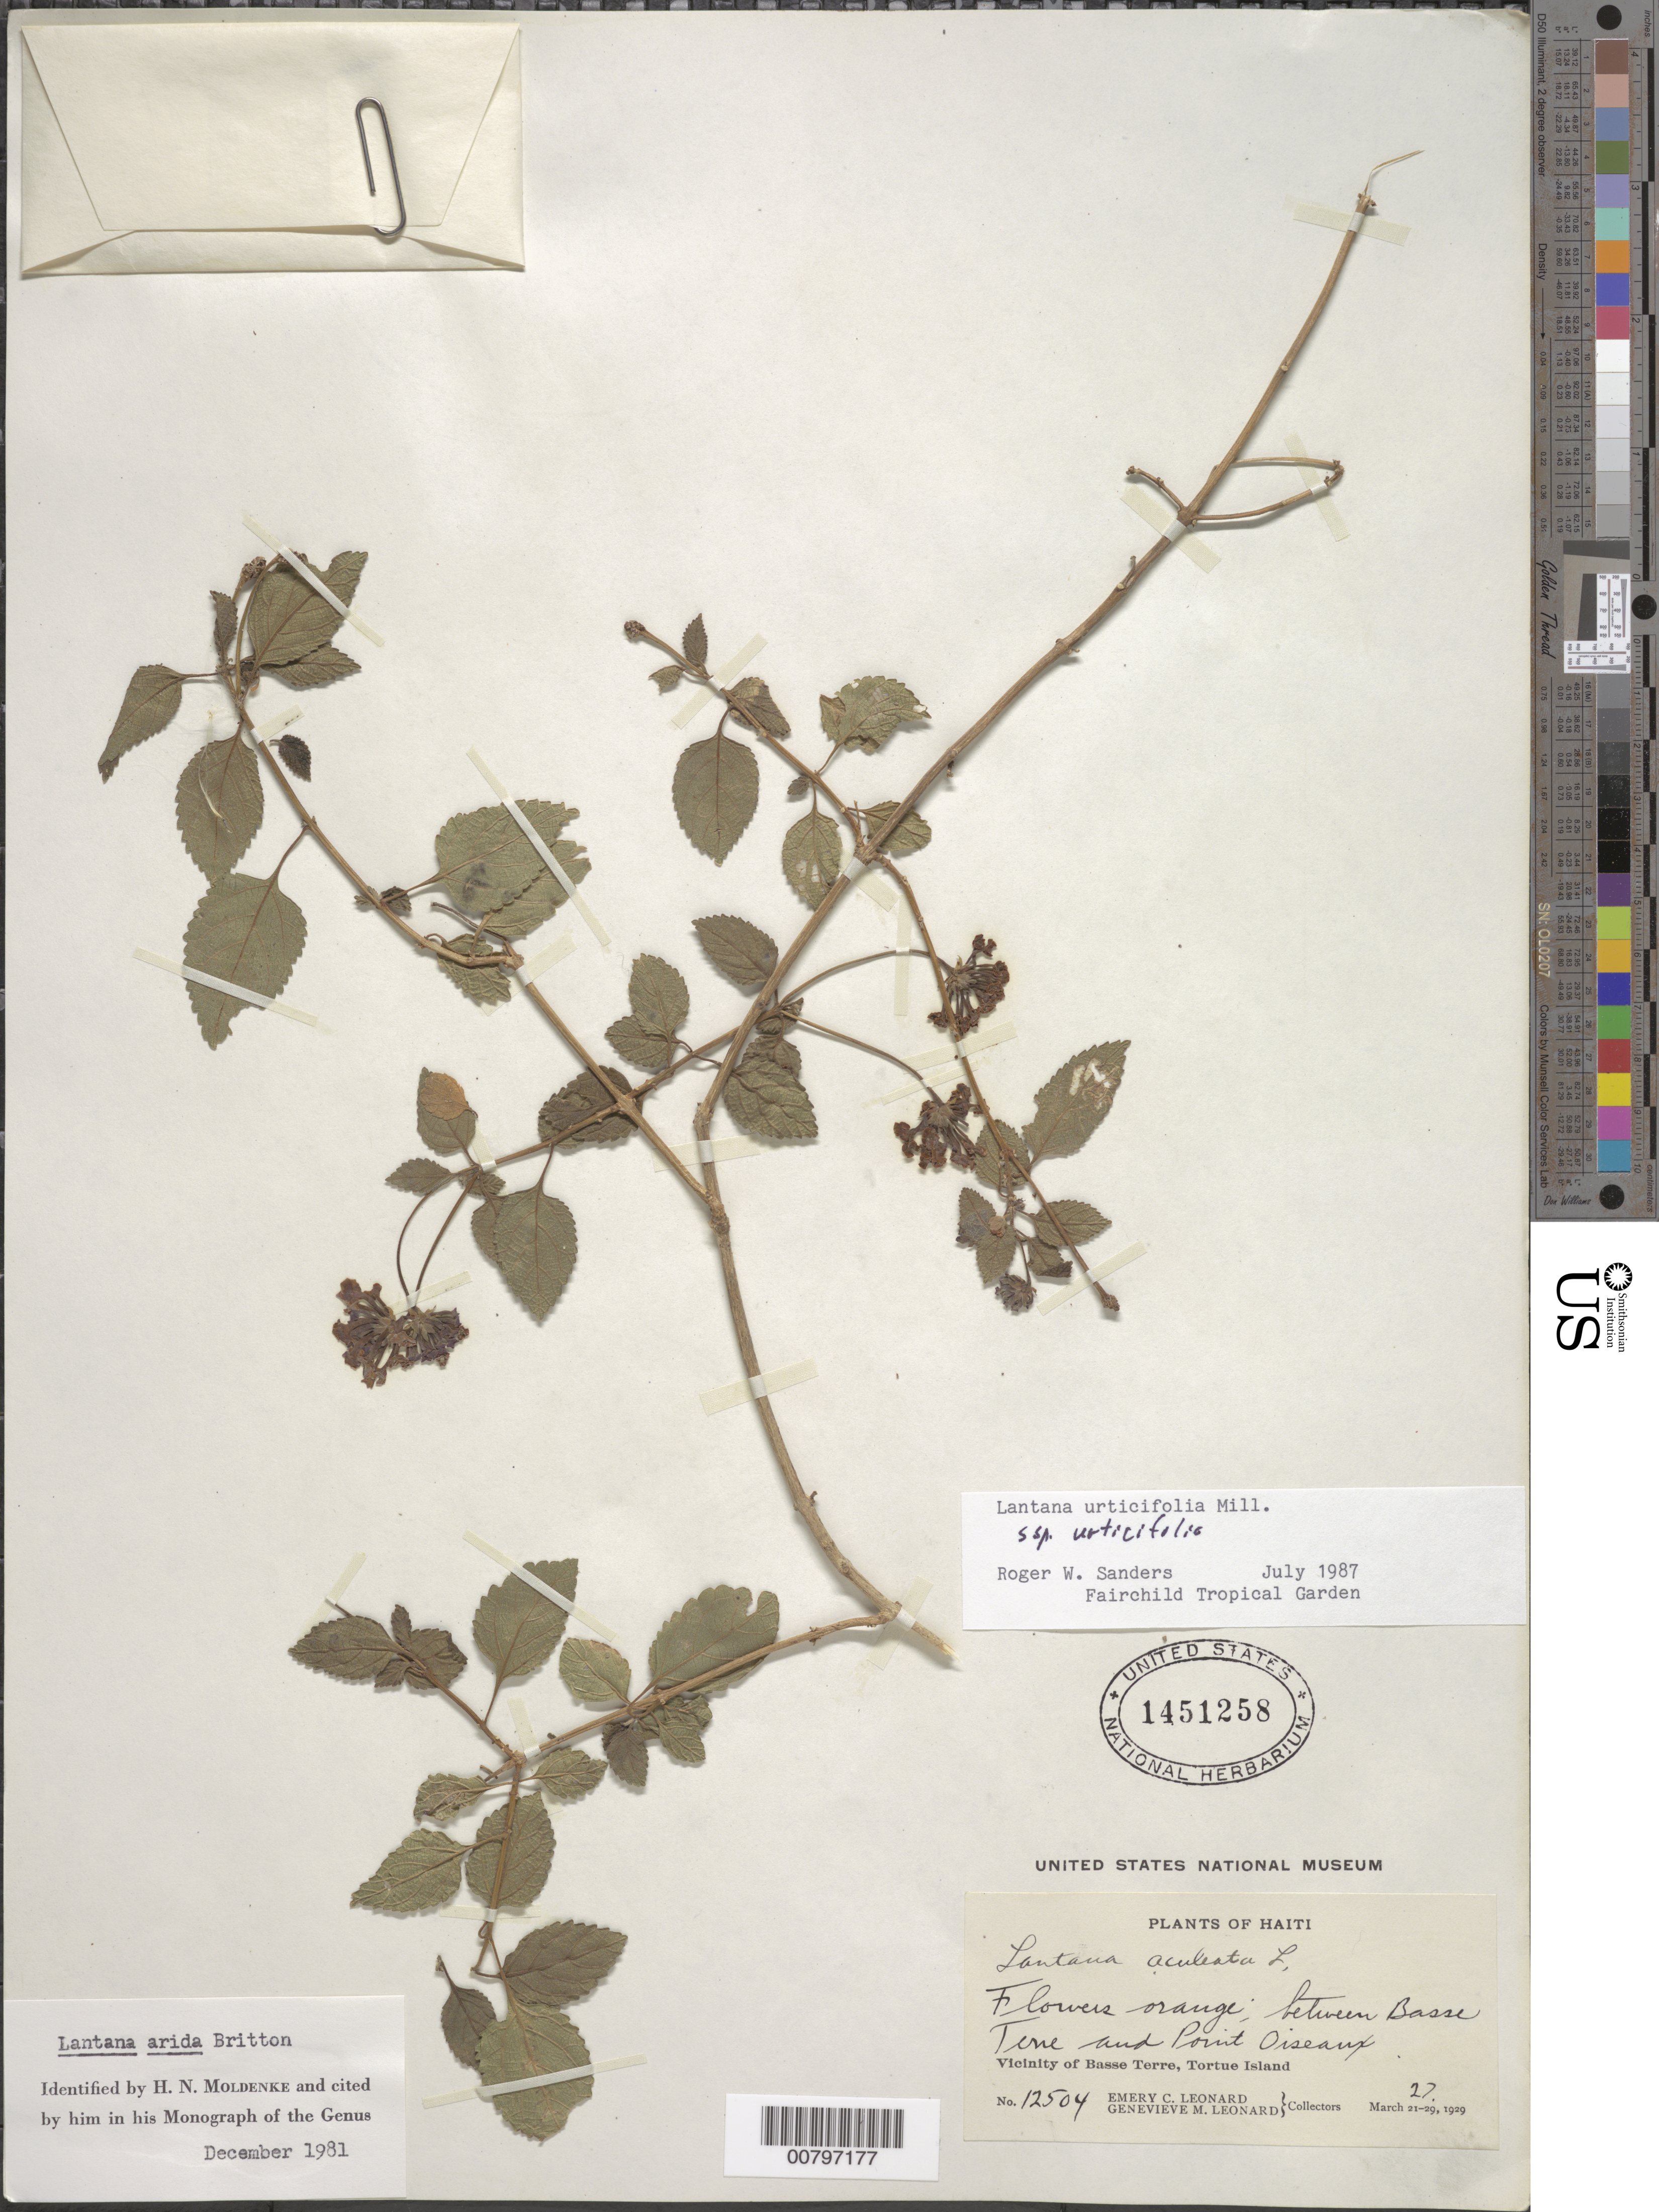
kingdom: Plantae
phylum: Tracheophyta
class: Magnoliopsida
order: Lamiales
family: Verbenaceae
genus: Lantana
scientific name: Lantana camara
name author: L.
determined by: Sanders, R. W.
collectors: E. C. Leonard & G. M. Leonard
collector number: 12504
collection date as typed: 27 Mar 1929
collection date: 1929-03-27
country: Haiti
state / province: Nord-Ouest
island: Île de la Tortue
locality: Between Basse Terre and Point Oiseaux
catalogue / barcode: US 1451258